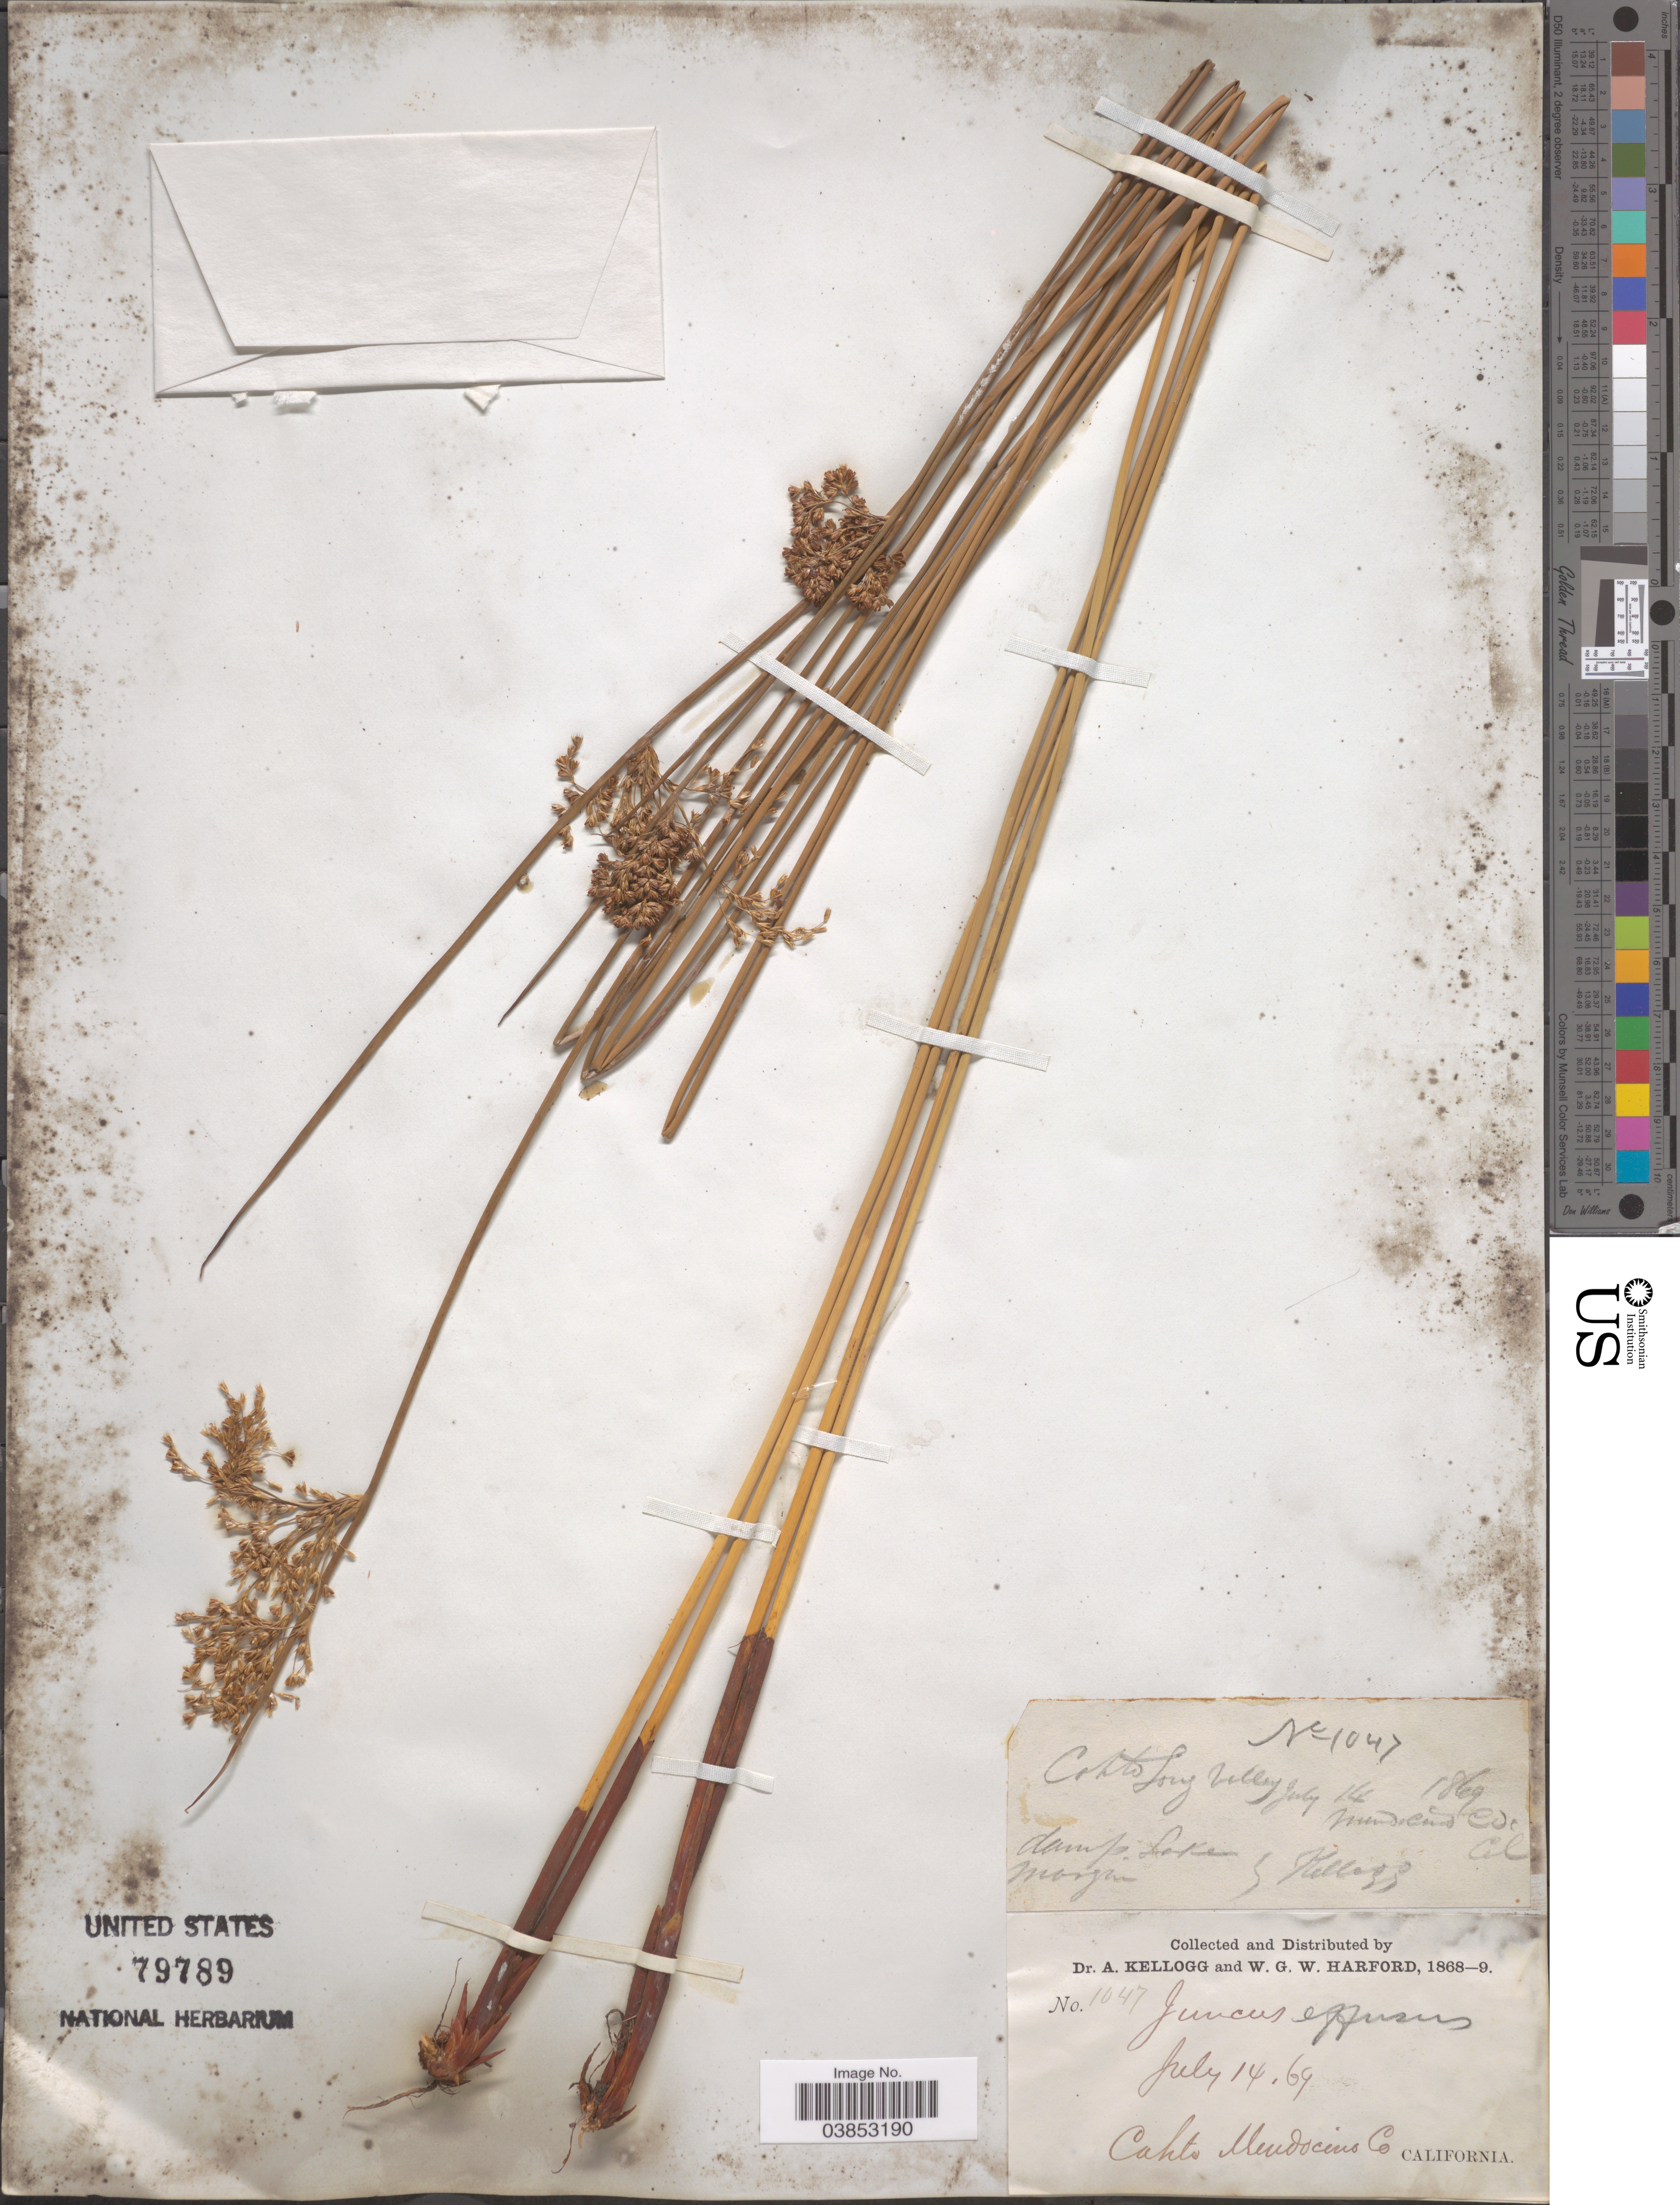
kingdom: Plantae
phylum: Tracheophyta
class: Liliopsida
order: Poales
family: Juncaceae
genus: Juncus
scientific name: Juncus effusus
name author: L.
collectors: A. Kellogg & W. G. W. Harford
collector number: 1047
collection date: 1869-07-14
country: United States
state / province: California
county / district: Mendocino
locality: Cahto, Long Valley. Mendocino Co.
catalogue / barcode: US 79789